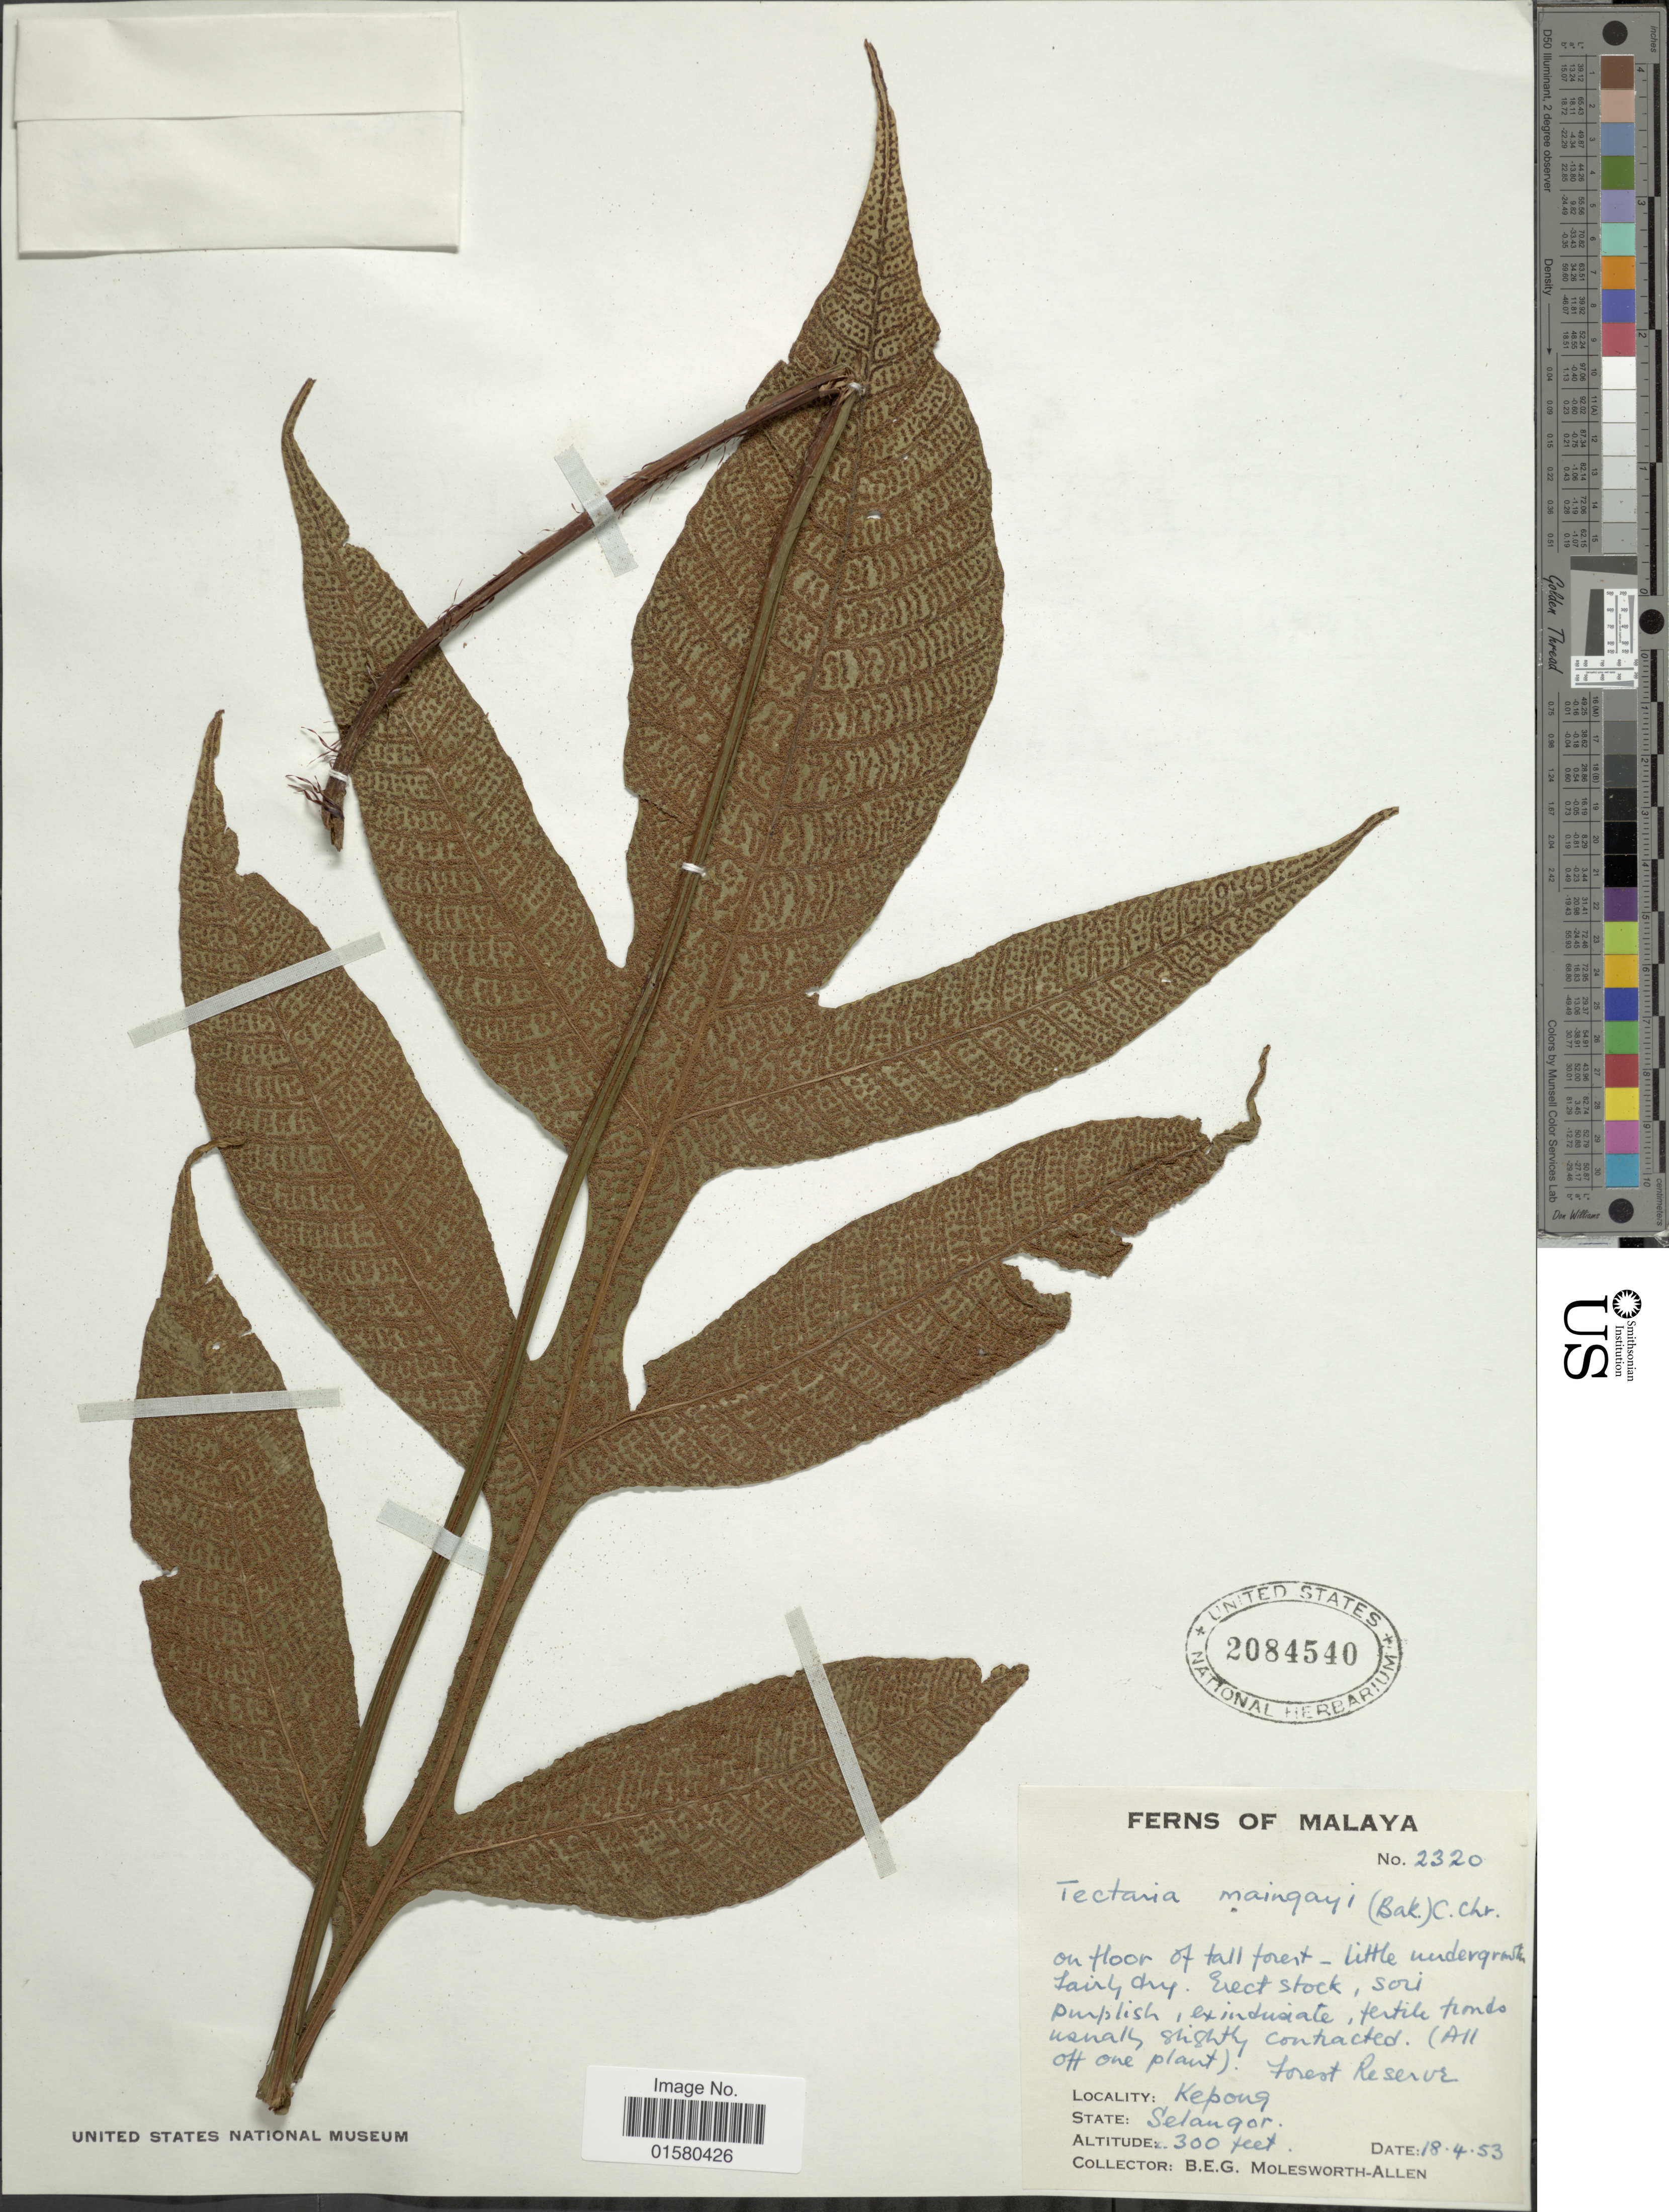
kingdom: Plantae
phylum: Tracheophyta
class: Polypodiopsida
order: Polypodiales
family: Tectariaceae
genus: Tectaria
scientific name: Tectaria semipinnata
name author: (Roxb.) C.V. Morton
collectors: B. E. G. Molesworth-Allen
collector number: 2320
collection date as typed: Transcribed d/m/y: 18/4/53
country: Malaysia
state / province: Selangor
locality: Malaya, Forest Reserve, Kepong, Selangor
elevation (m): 91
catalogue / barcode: US 2084540